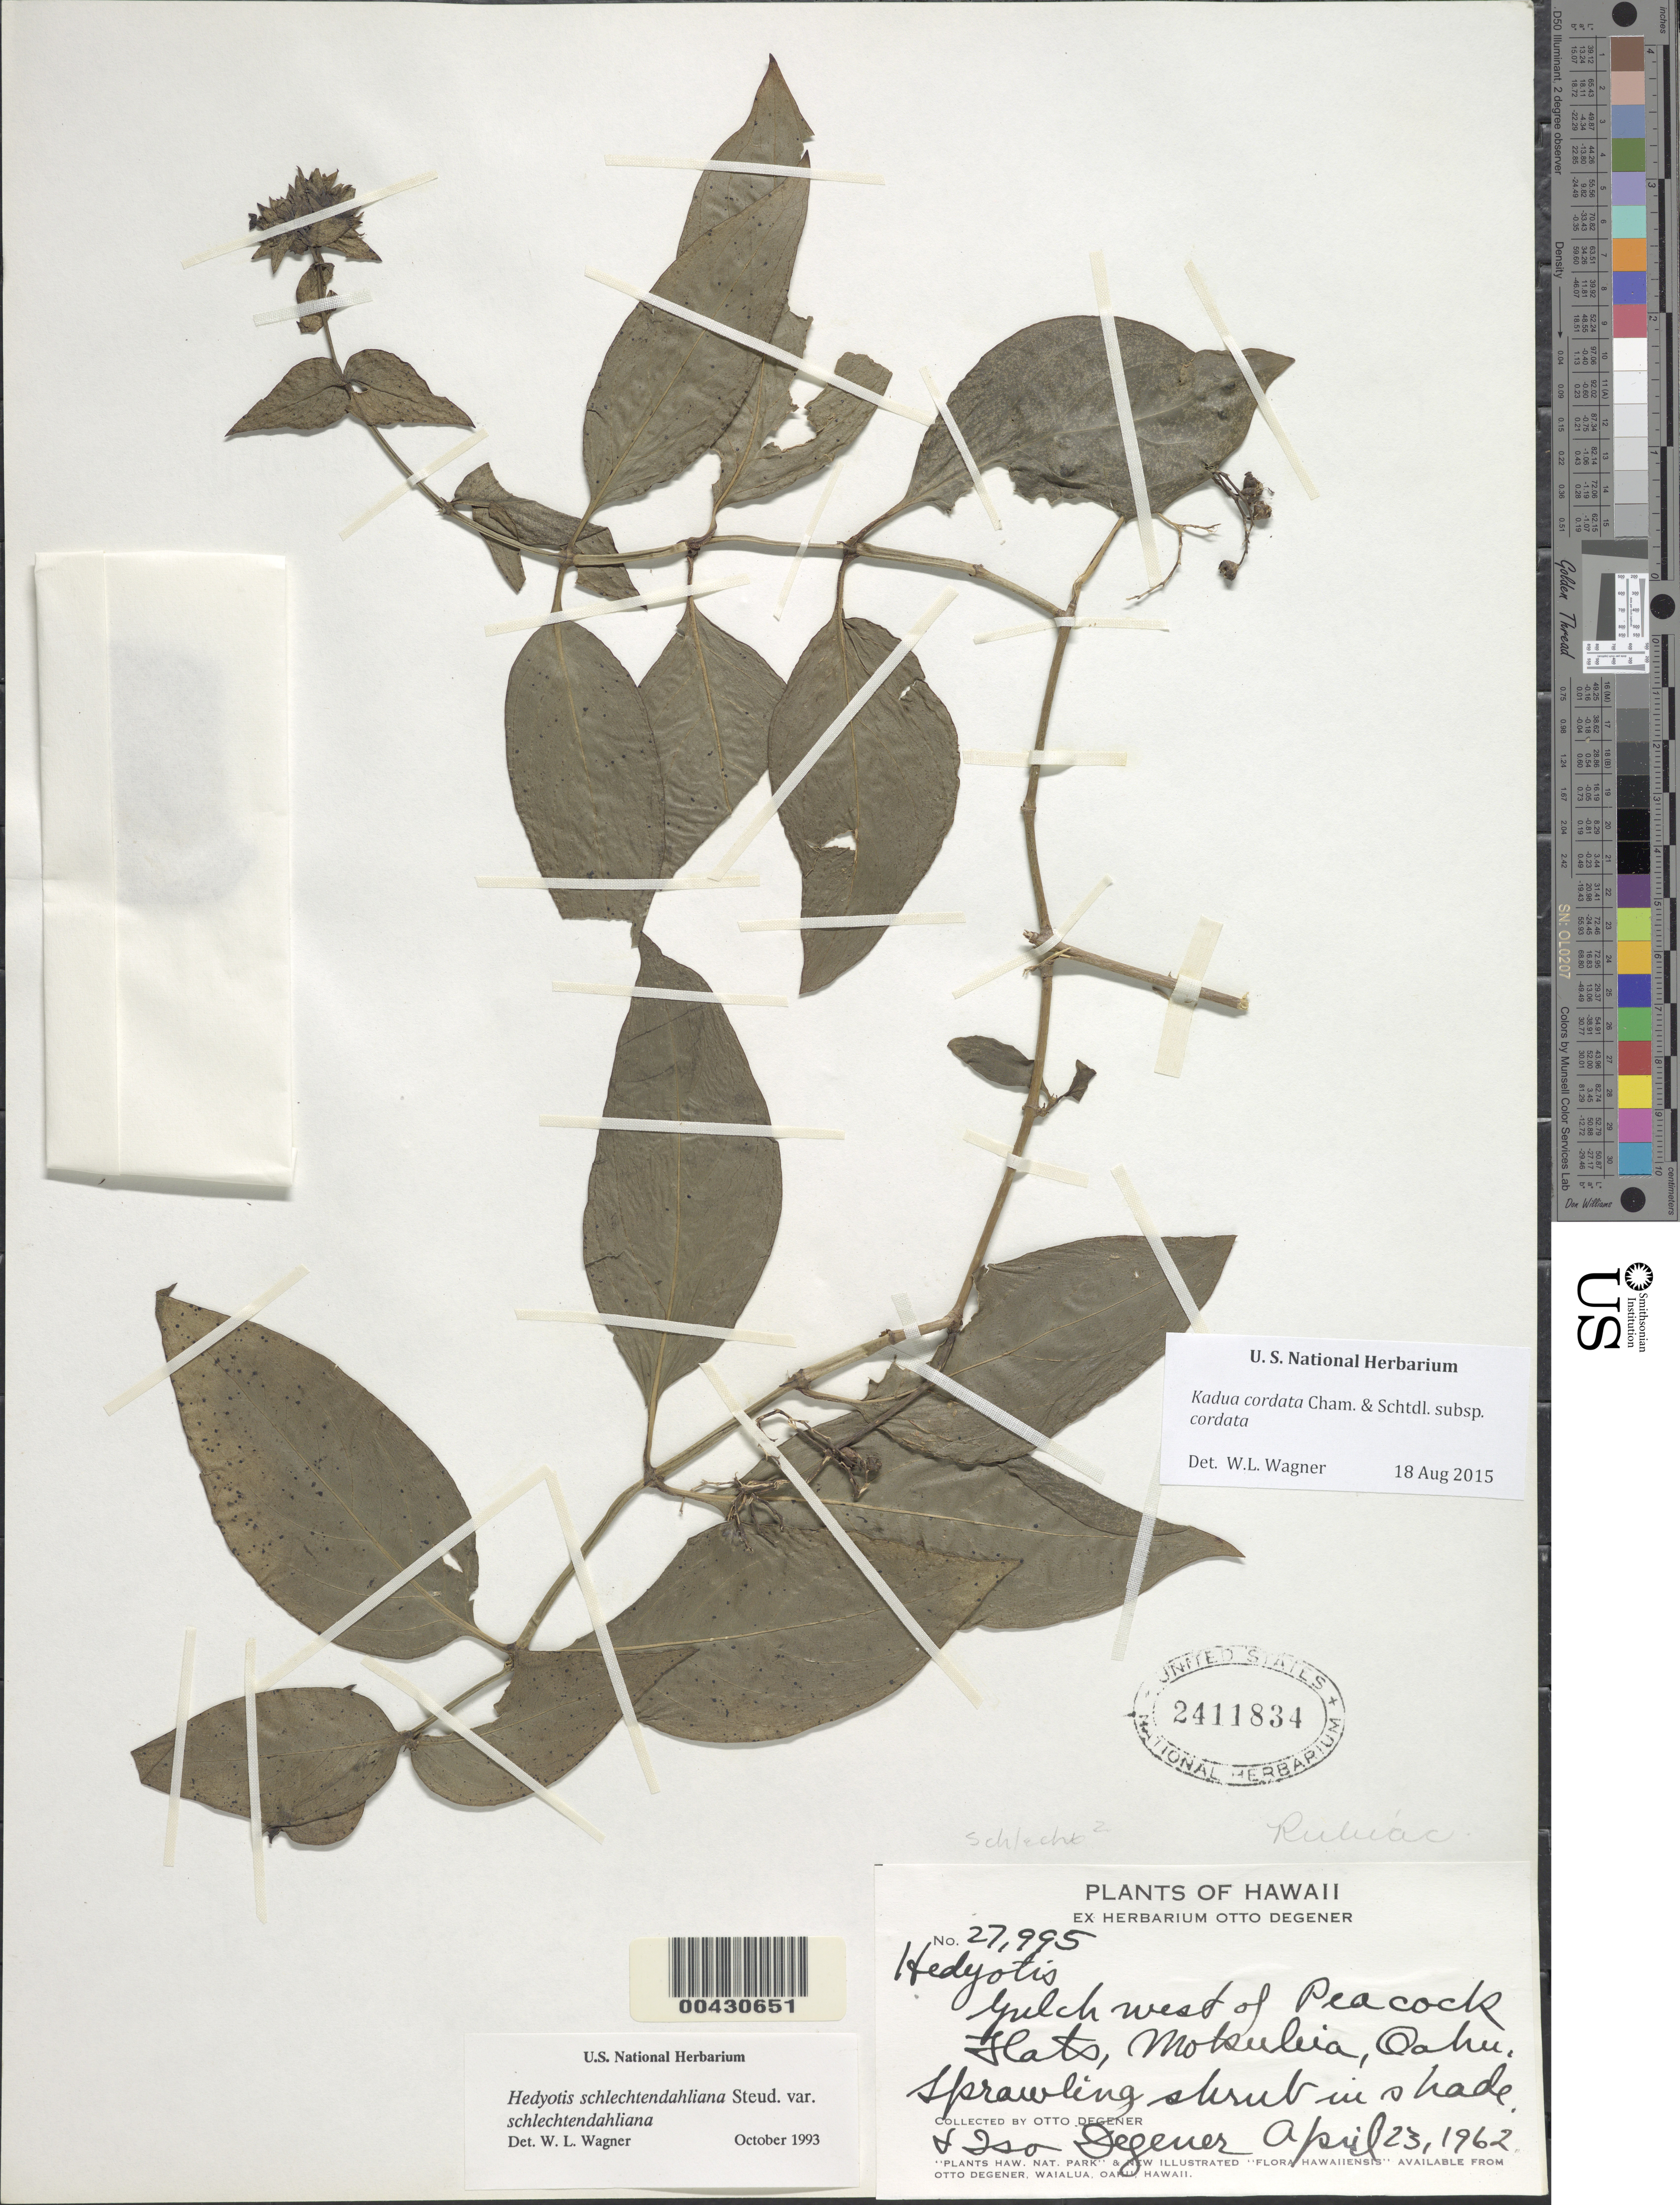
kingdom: Plantae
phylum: Tracheophyta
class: Magnoliopsida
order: Gentianales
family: Rubiaceae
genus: Kadua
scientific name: Kadua cordata subsp. cordata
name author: Cham. & Schltdl.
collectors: O. Degener & I. Degener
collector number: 27995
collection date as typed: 23 Apr 1962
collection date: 1962-04-23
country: United States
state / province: Hawaii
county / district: Honolulu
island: Oahu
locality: Gulch west of Peacock Flats, Mokuleia.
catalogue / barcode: US 2411834